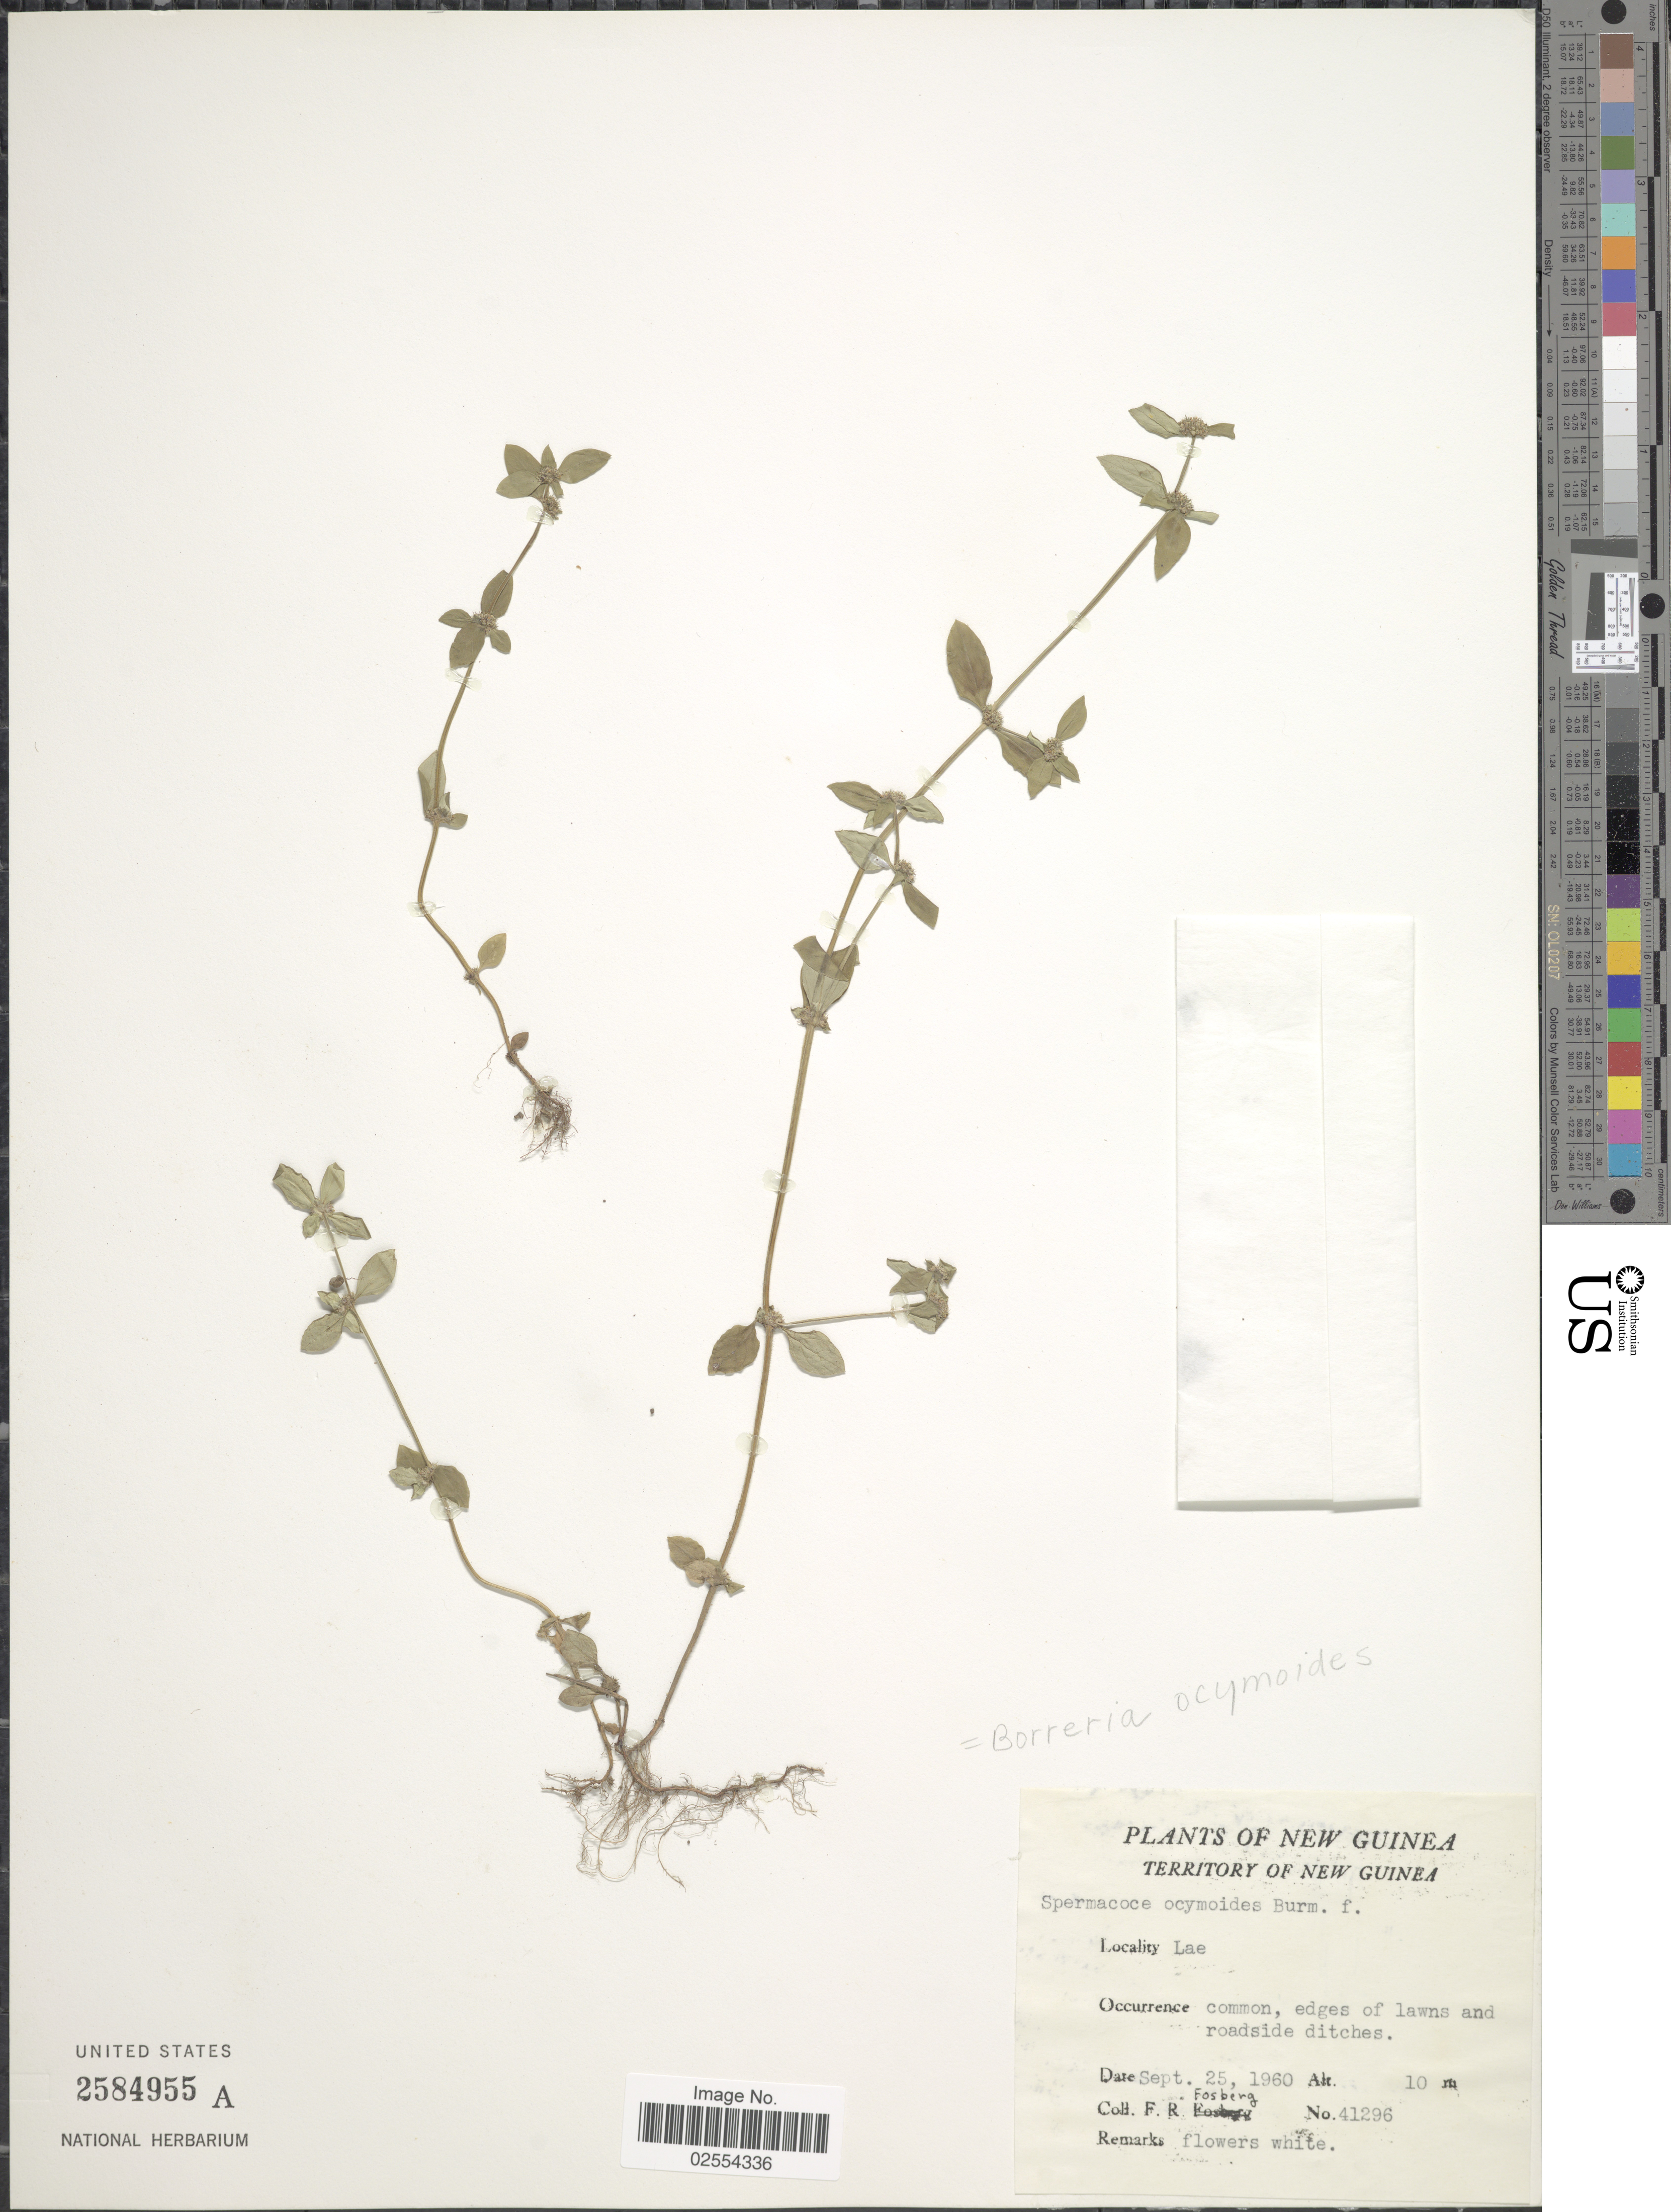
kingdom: Plantae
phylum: Tracheophyta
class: Magnoliopsida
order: Gentianales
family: Rubiaceae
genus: Spermacoce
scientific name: Spermacoce ocymoides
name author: Burm. f.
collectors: F. R. Fosberg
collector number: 41296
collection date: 1960-09-25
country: Papua New Guinea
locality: New Guinea, Territory of New Guinea, Lae, common, edges of lawns and roadside ditches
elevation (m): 10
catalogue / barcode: US 2584955A